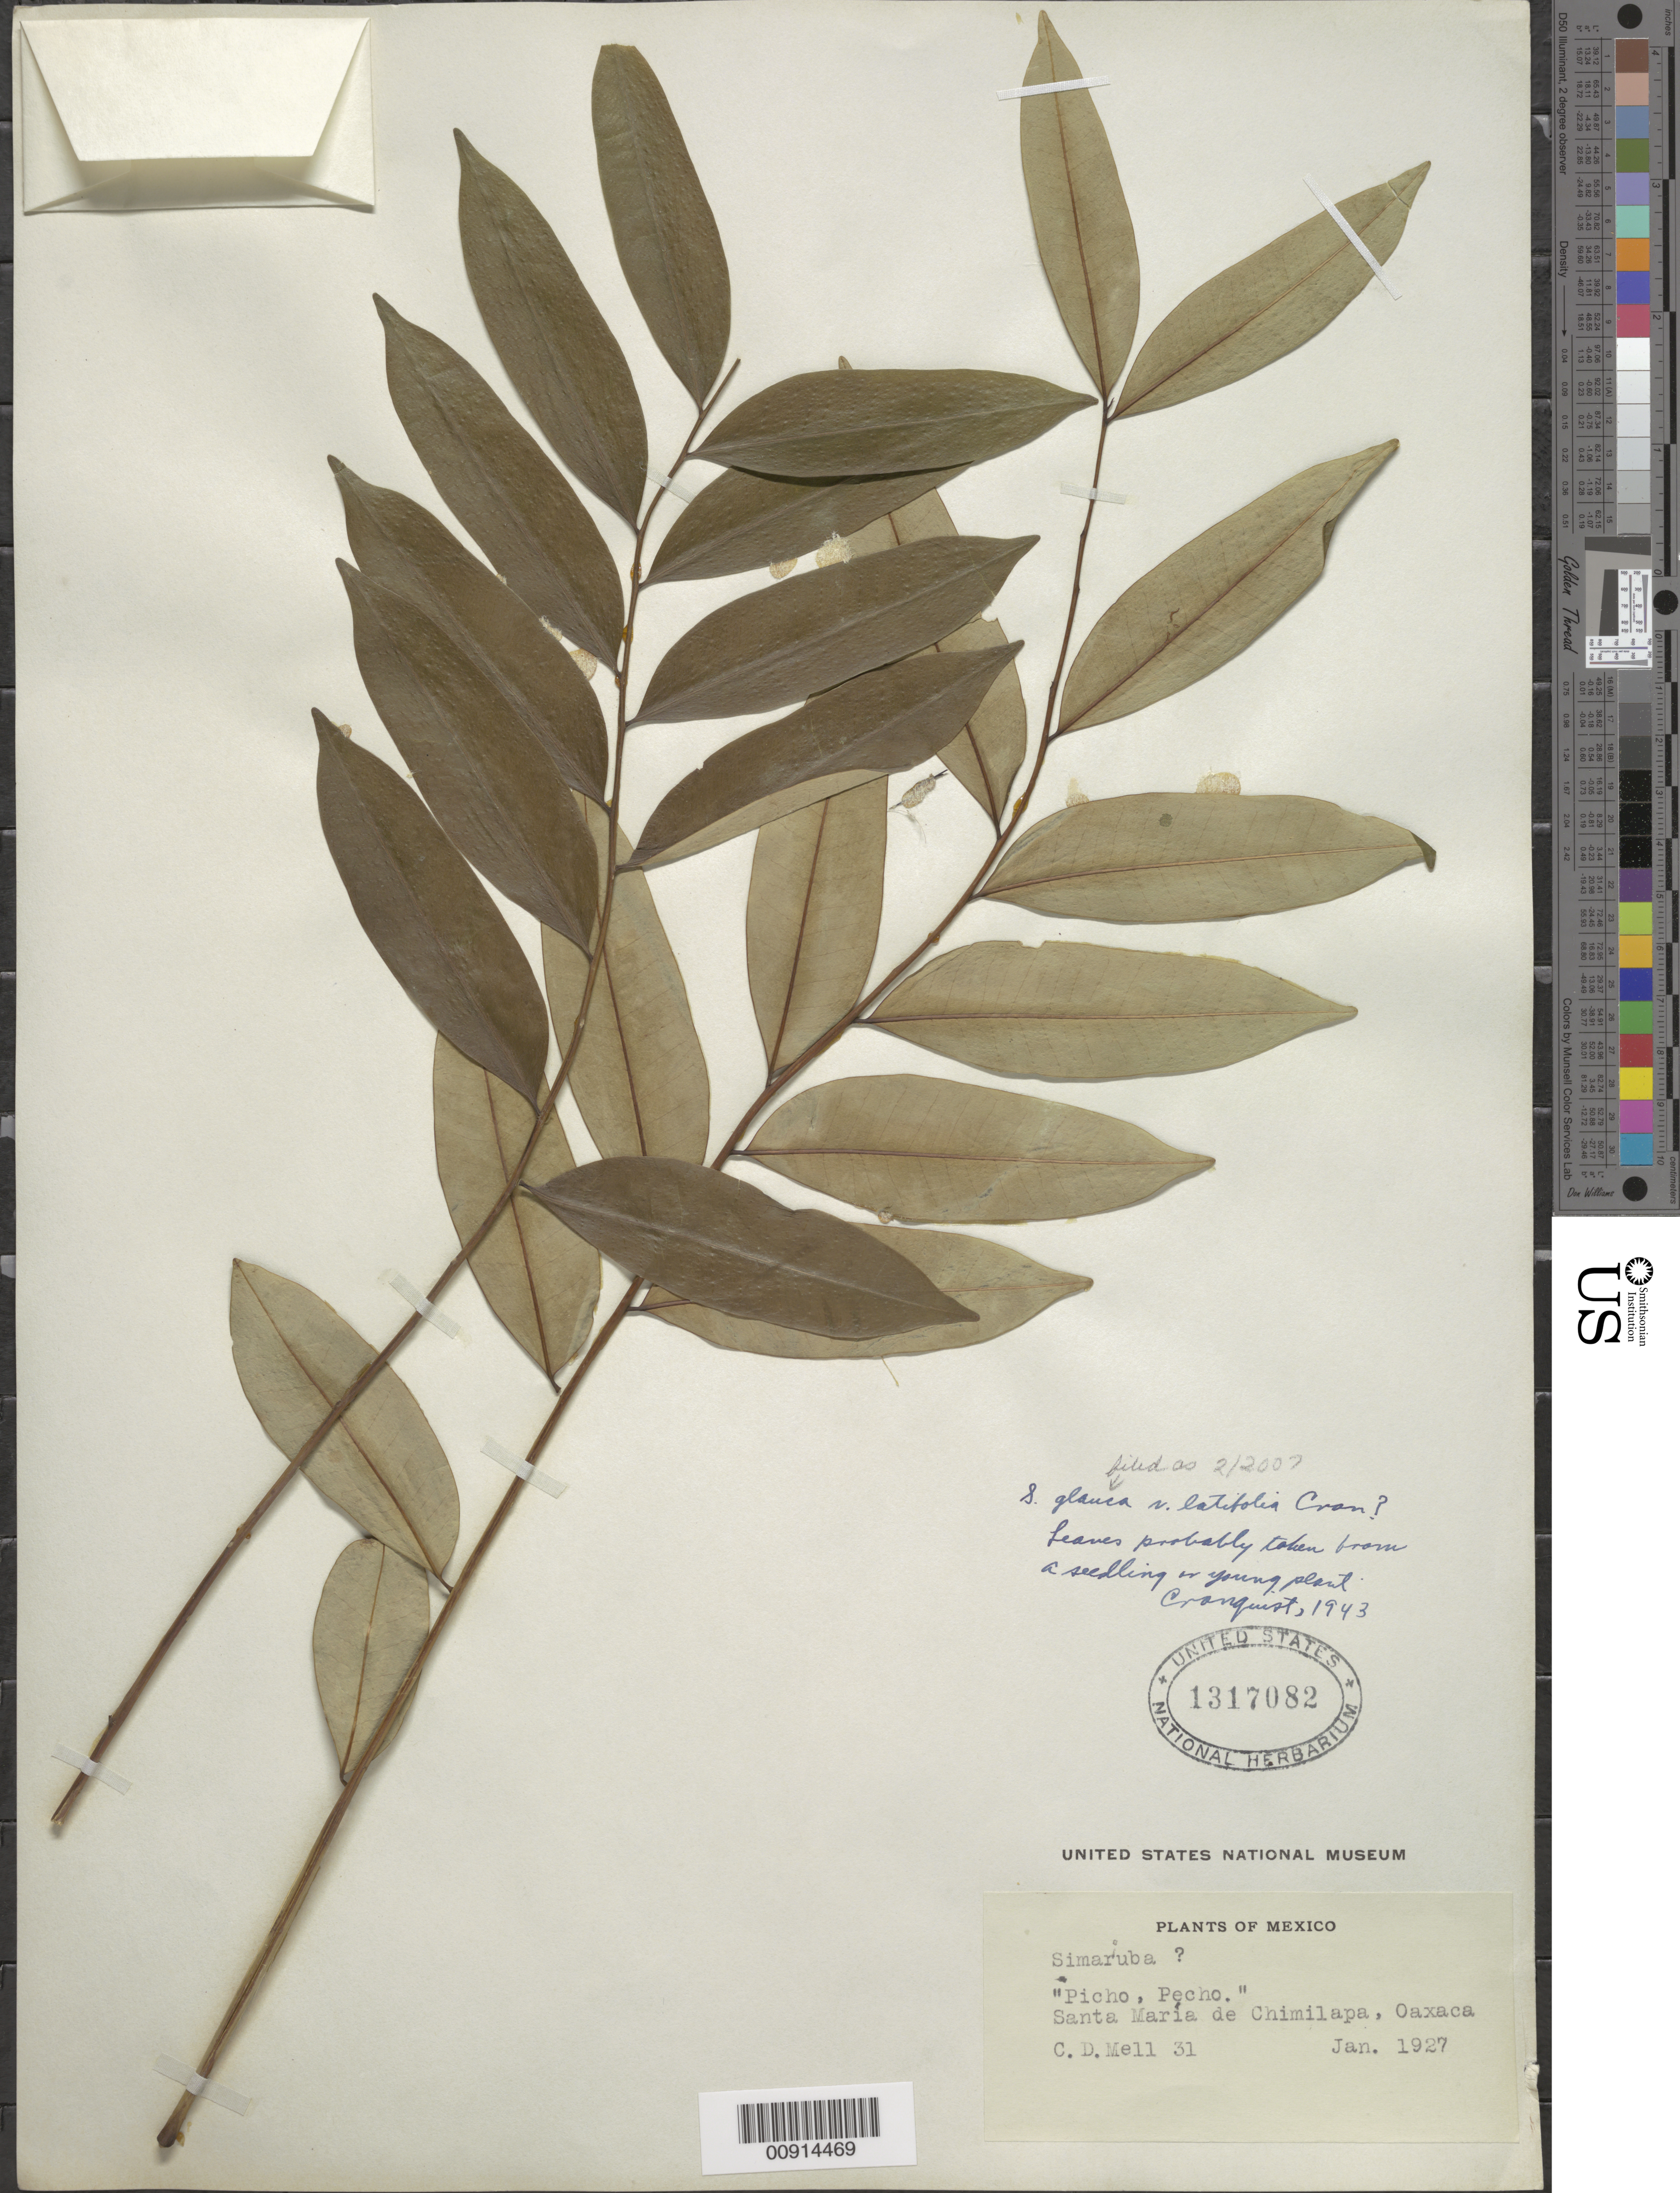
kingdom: Plantae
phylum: Tracheophyta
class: Magnoliopsida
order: Sapindales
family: Simaroubaceae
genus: Simarouba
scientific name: Simarouba glauca var. latifolia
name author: Cronq.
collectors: C. D. Mell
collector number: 31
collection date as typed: Jan 1927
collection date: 1927-01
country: Mexico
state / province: Oaxaca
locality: Santa María de Chimilapa, Oaxaca.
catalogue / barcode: US 1317082